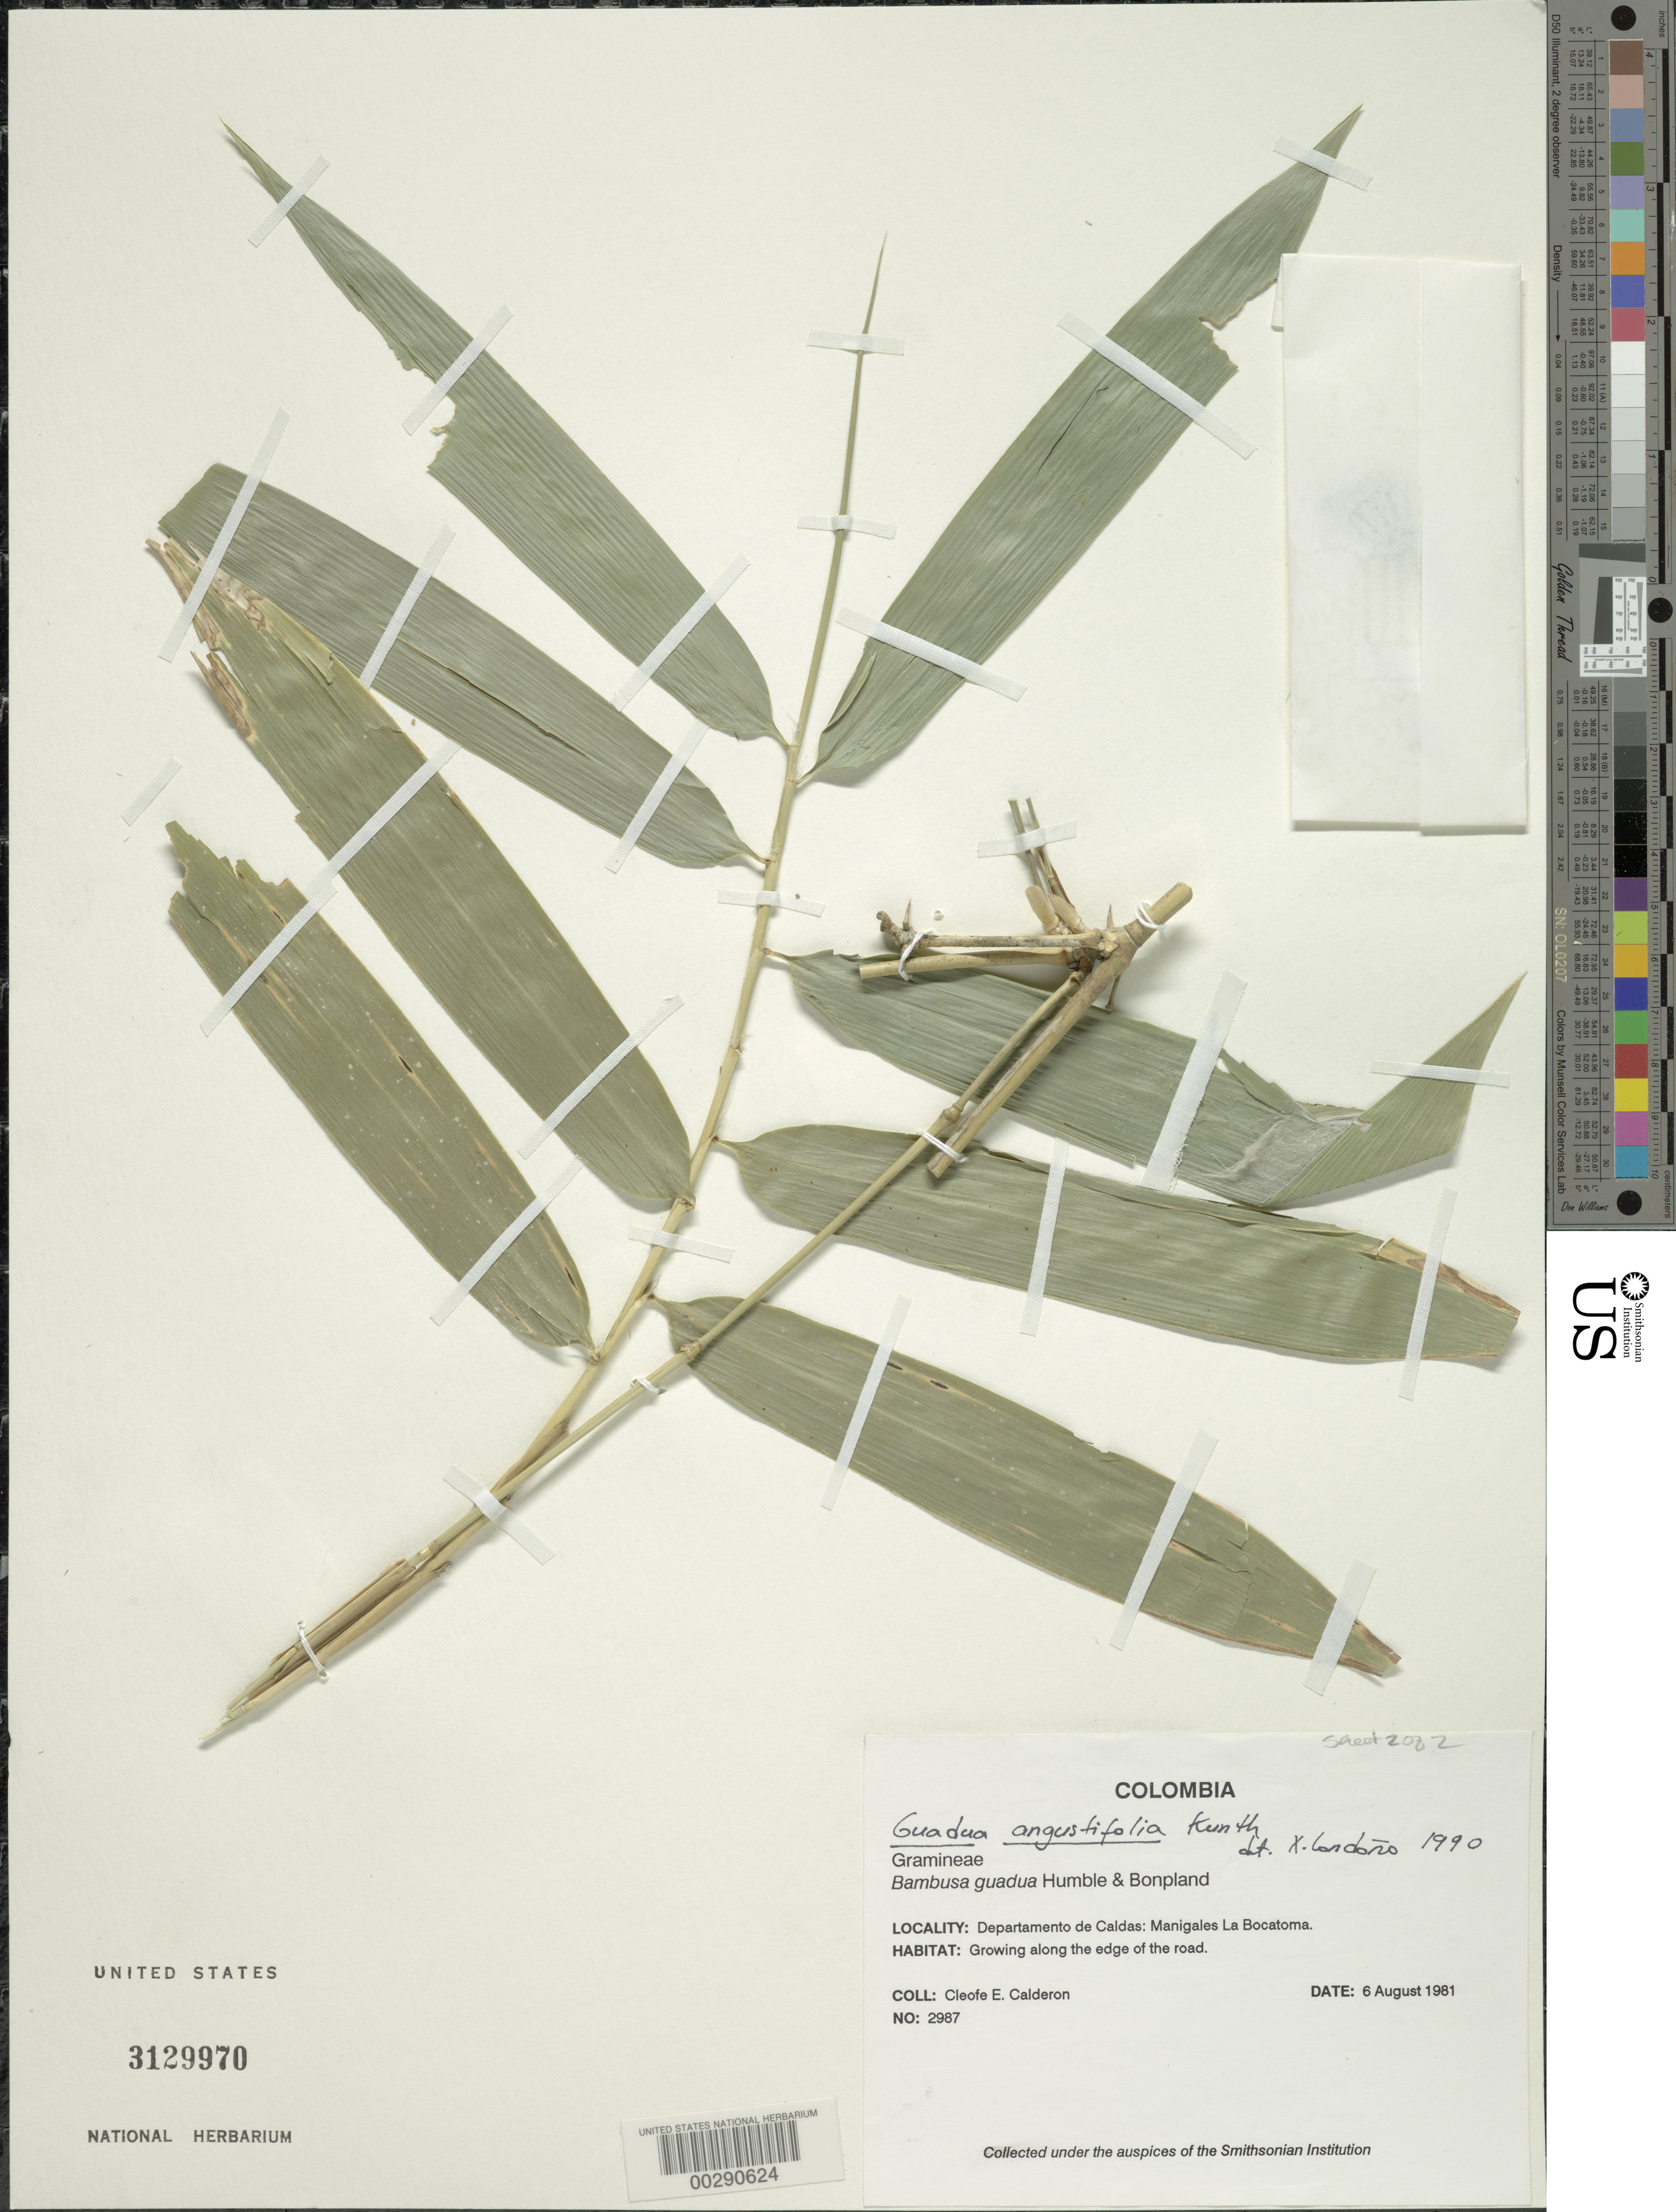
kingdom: Plantae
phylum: Tracheophyta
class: Liliopsida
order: Poales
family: Poaceae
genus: Guadua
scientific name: Guadua angustifolia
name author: Kunth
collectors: C. E. Calderón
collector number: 2987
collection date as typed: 06 Aug 1981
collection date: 1981-08-06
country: Colombia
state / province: Caldas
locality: Manigales la Bocatoma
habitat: Along edge of the road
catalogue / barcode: US 3129970